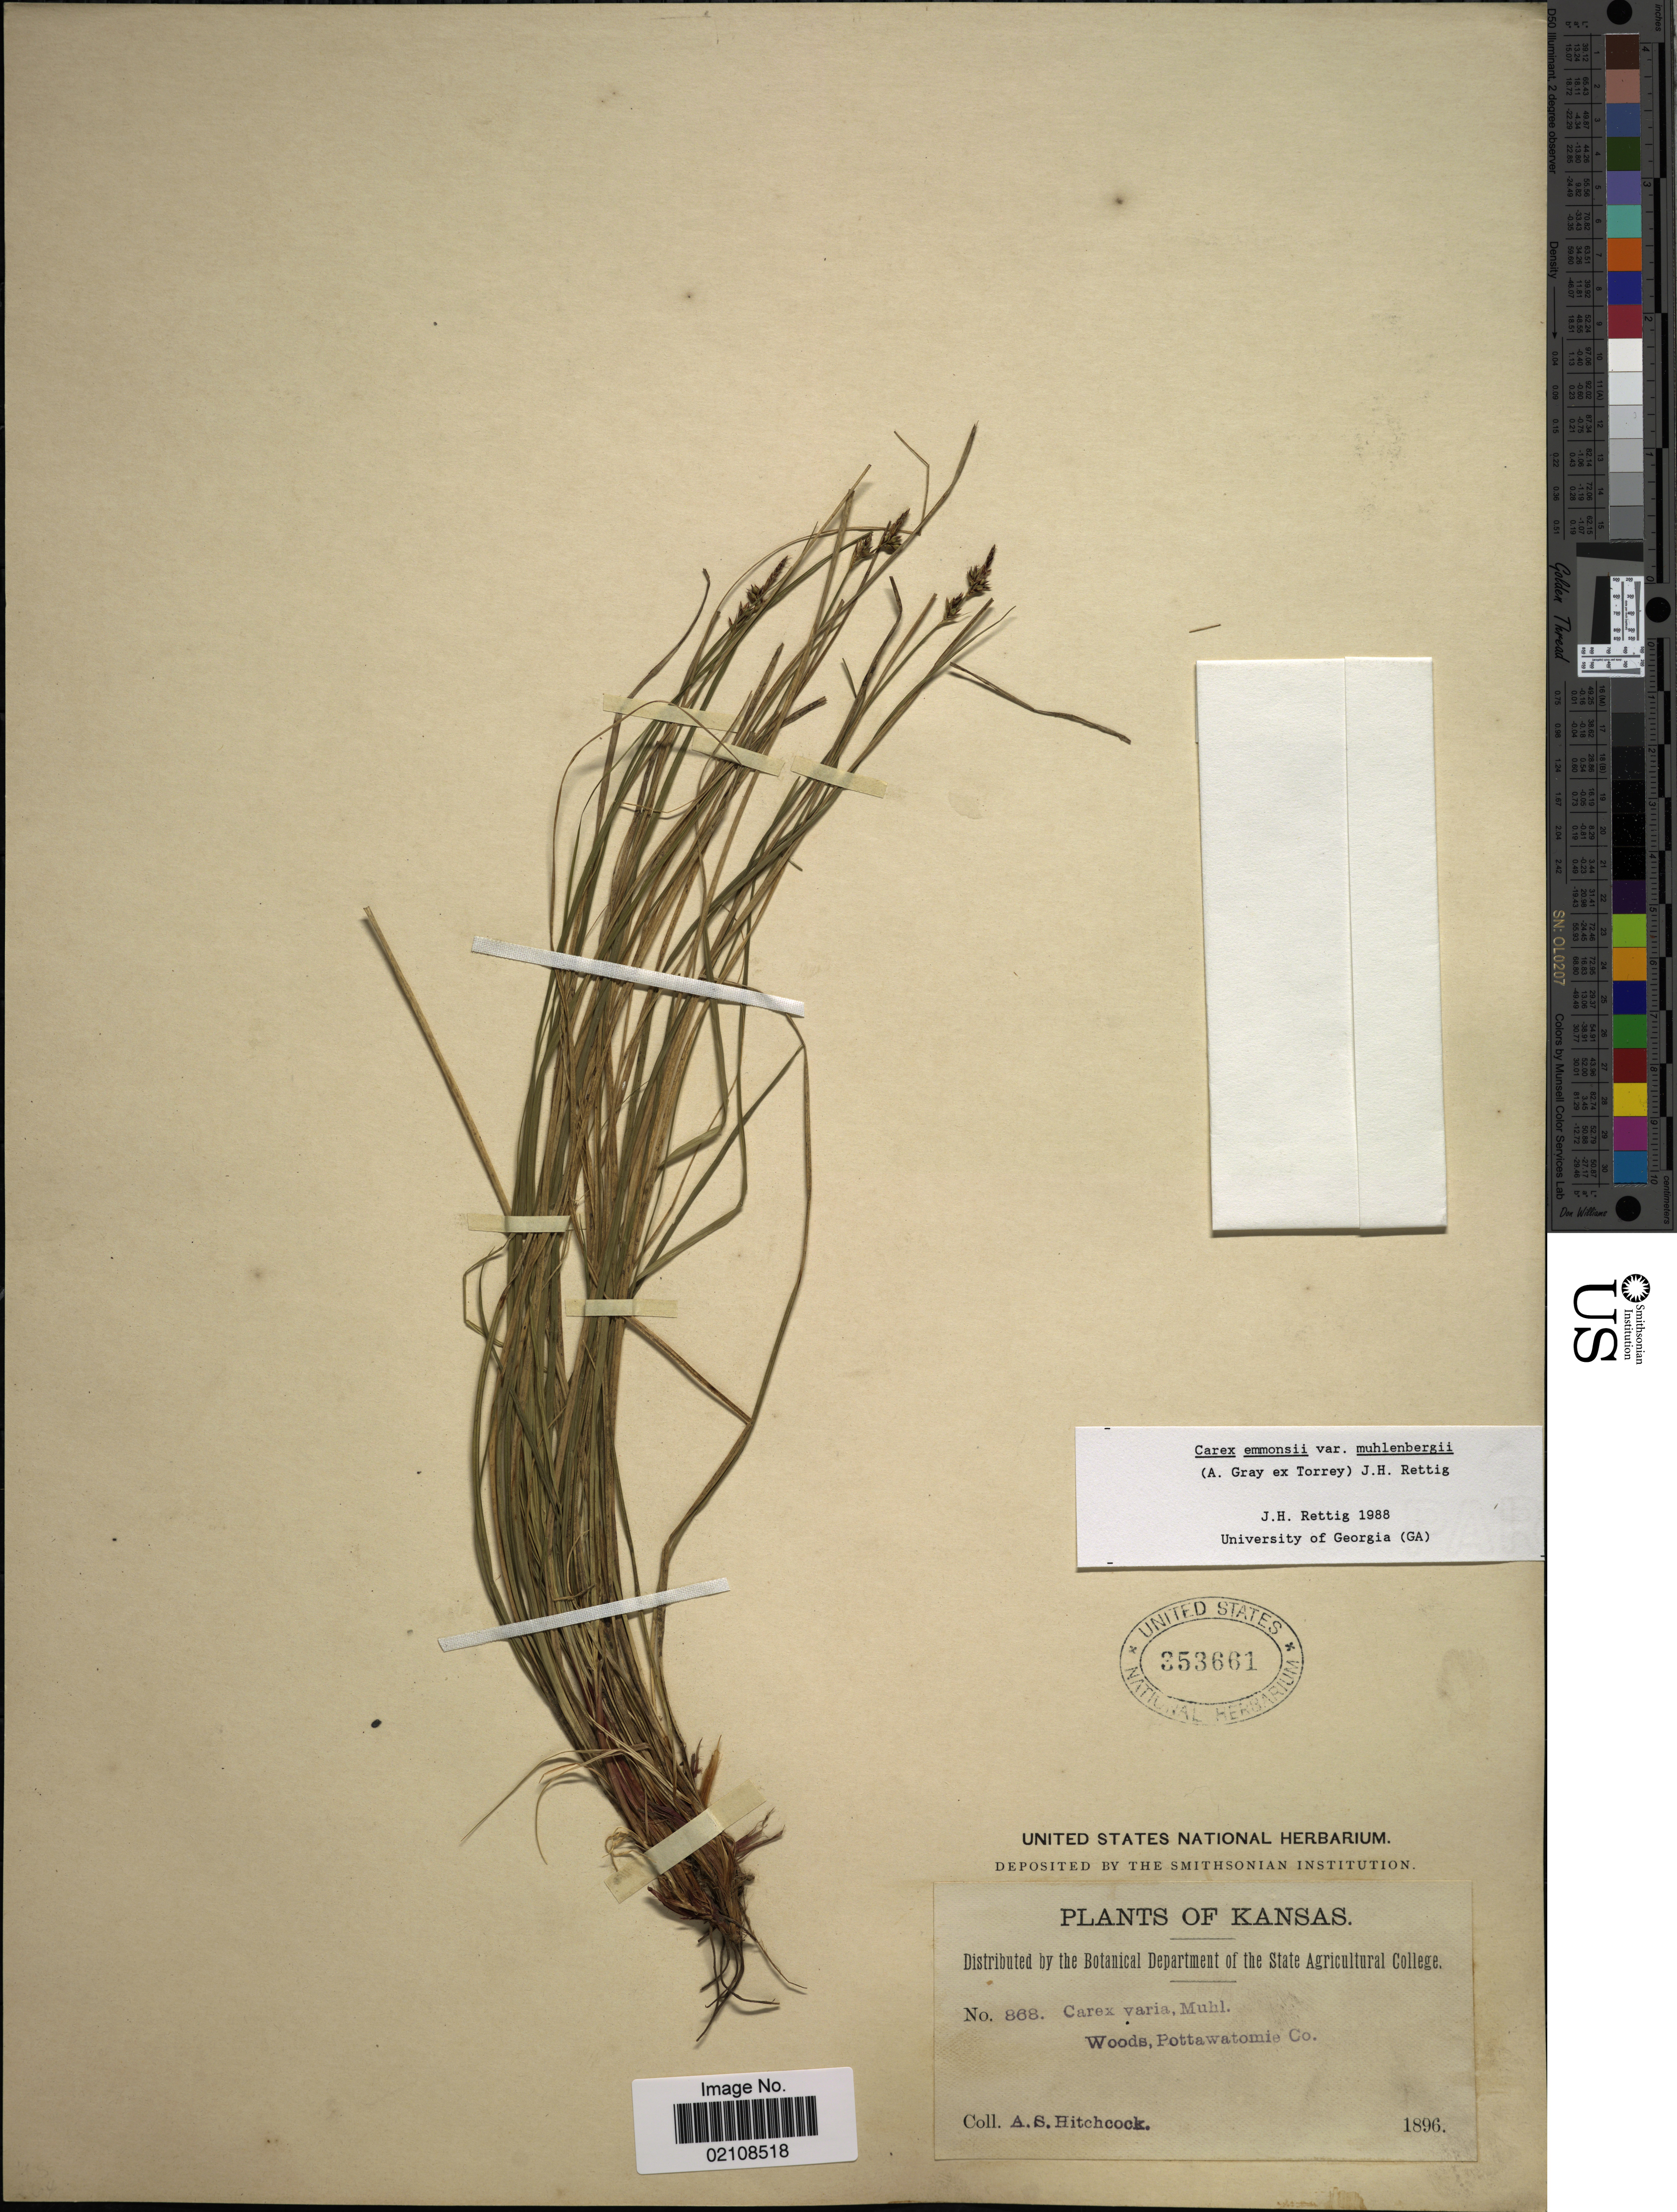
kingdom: Plantae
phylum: Tracheophyta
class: Liliopsida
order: Poales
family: Cyperaceae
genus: Carex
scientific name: Carex albicans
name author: Willd. ex Spreng.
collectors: A. S. Hitchcock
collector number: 868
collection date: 1896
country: United States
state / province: Kansas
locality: Woods, Pottawatomie Co.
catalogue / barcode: US 353661